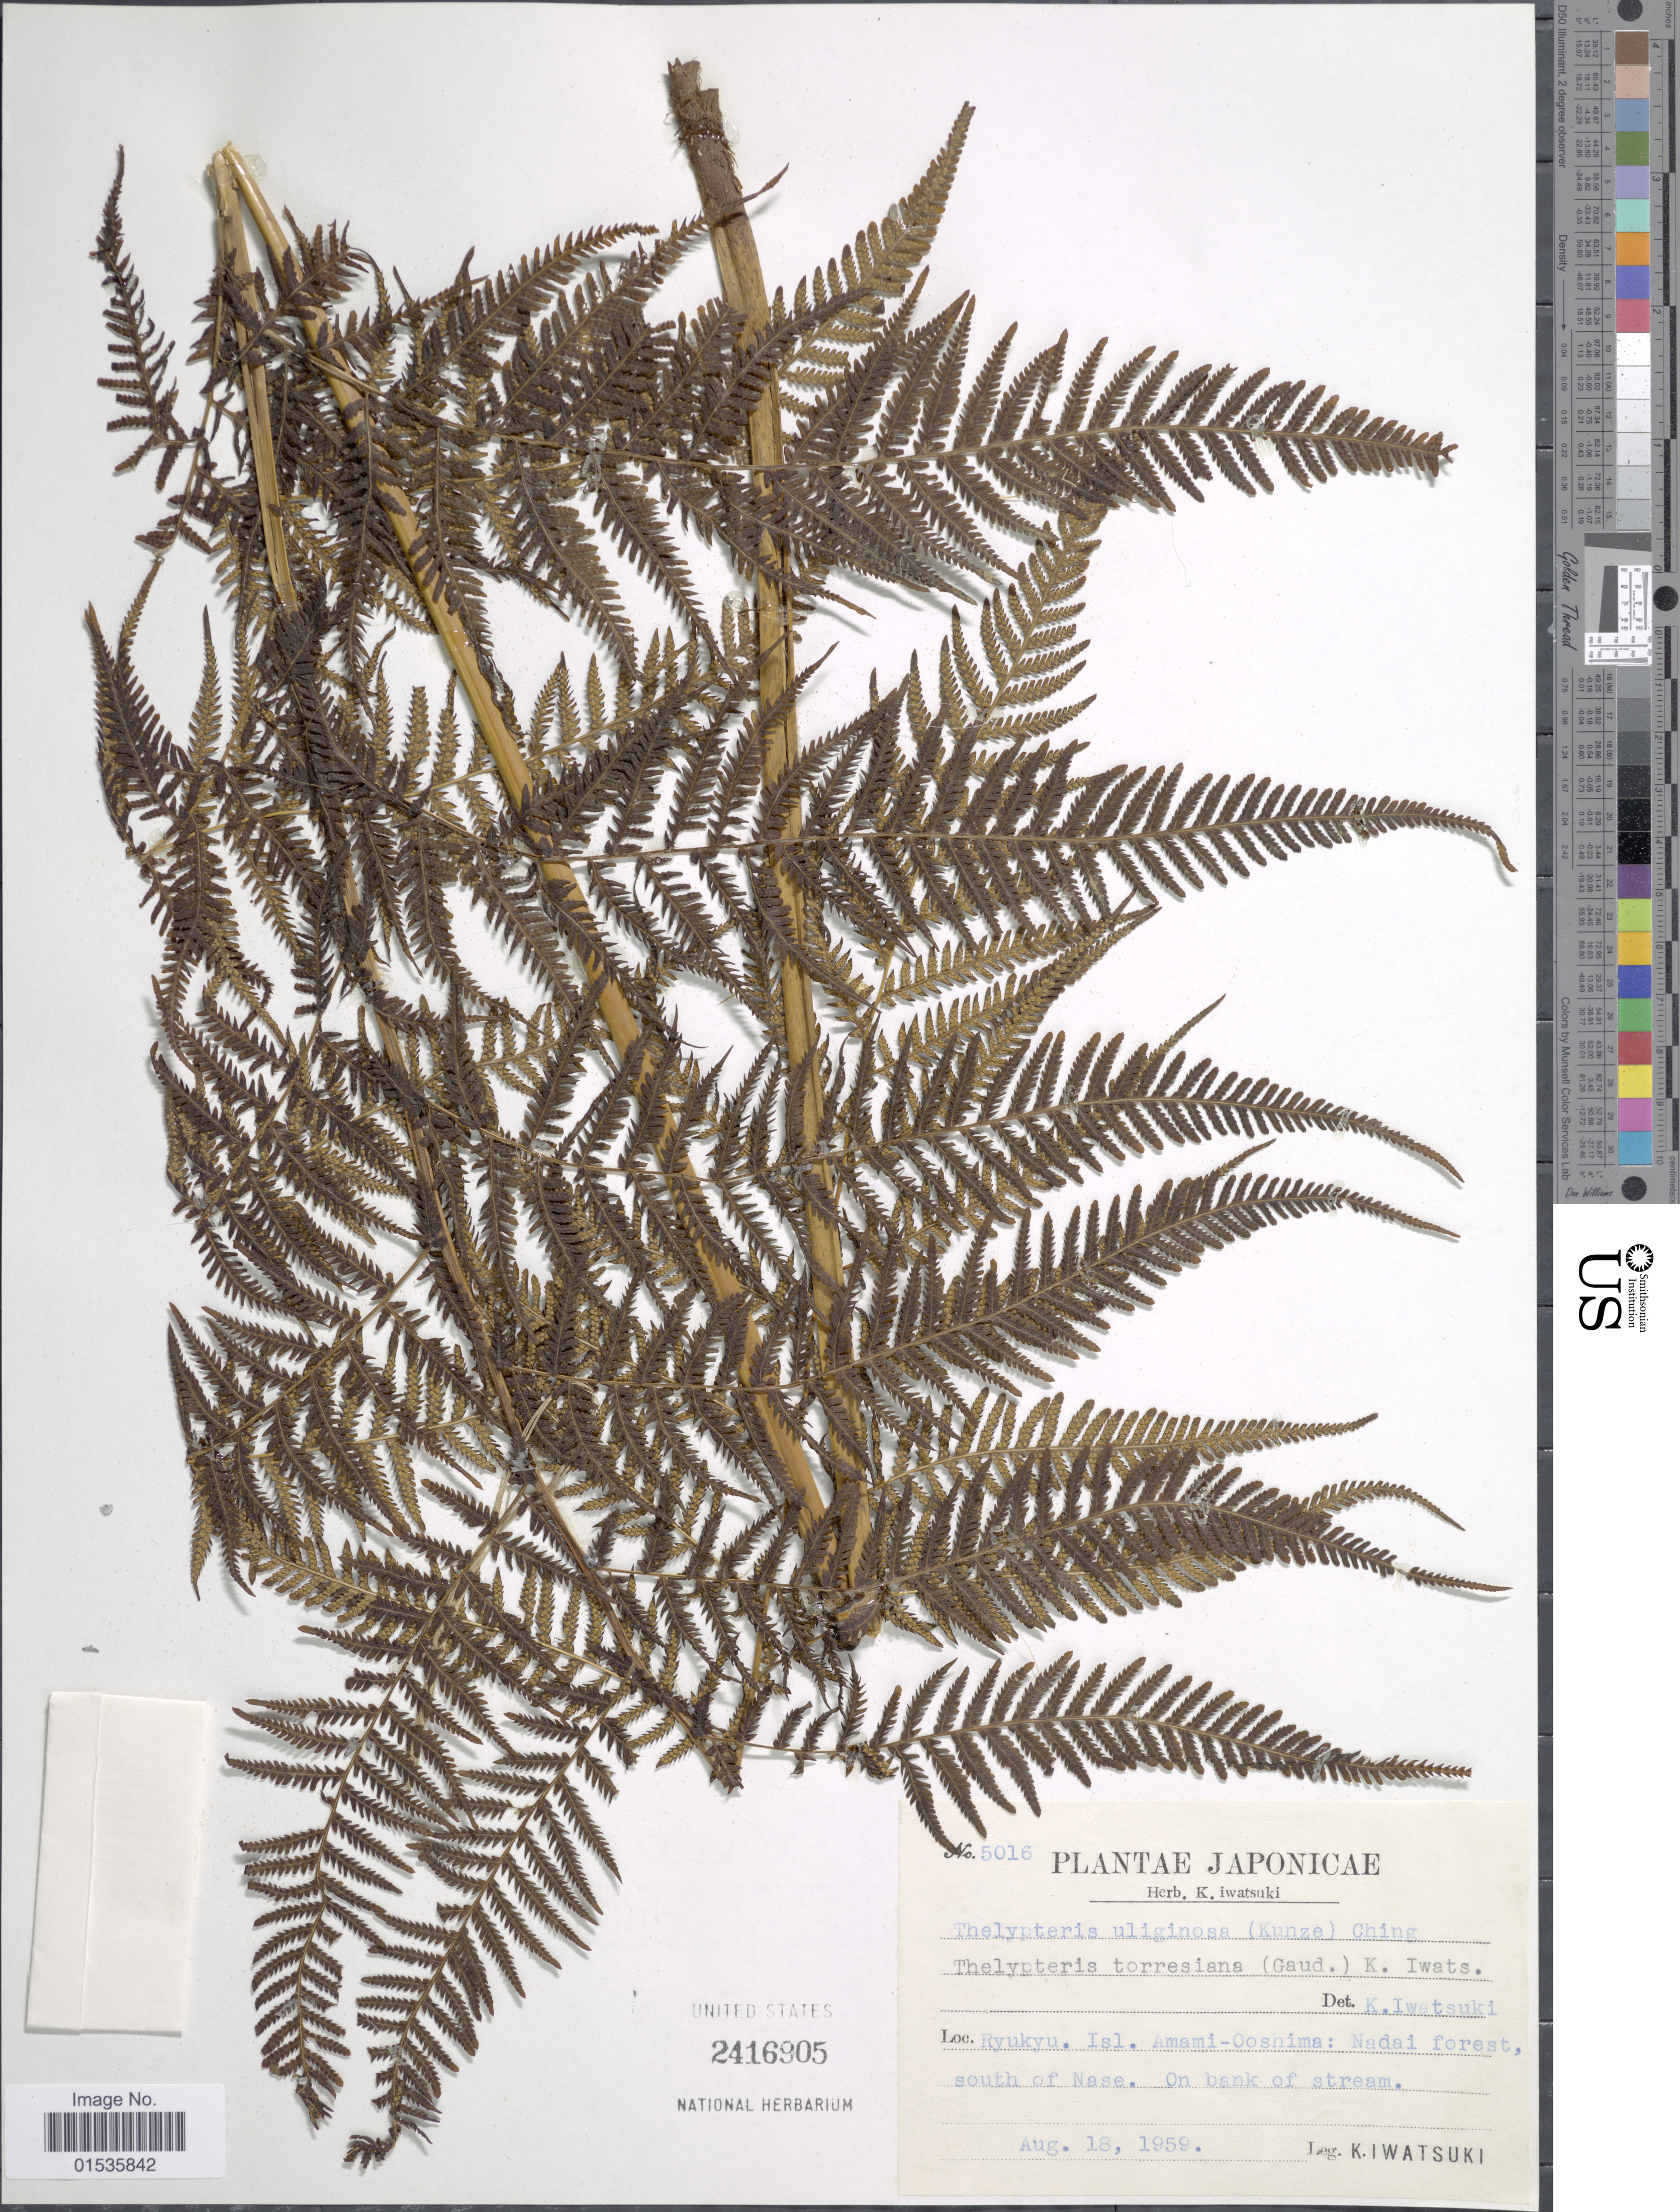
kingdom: Plantae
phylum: Tracheophyta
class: Polypodiopsida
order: Polypodiales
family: Thelypteridaceae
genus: Macrothelypteris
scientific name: Macrothelypteris torresiana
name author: (Gaudich.) Ching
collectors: K. Iwatsuki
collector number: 5016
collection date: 1959-08-18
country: Japan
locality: Japonicae, Ryukyu. Isl. Amami-Ooshima: Nadai forest south of Nase.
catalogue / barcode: US 2416905